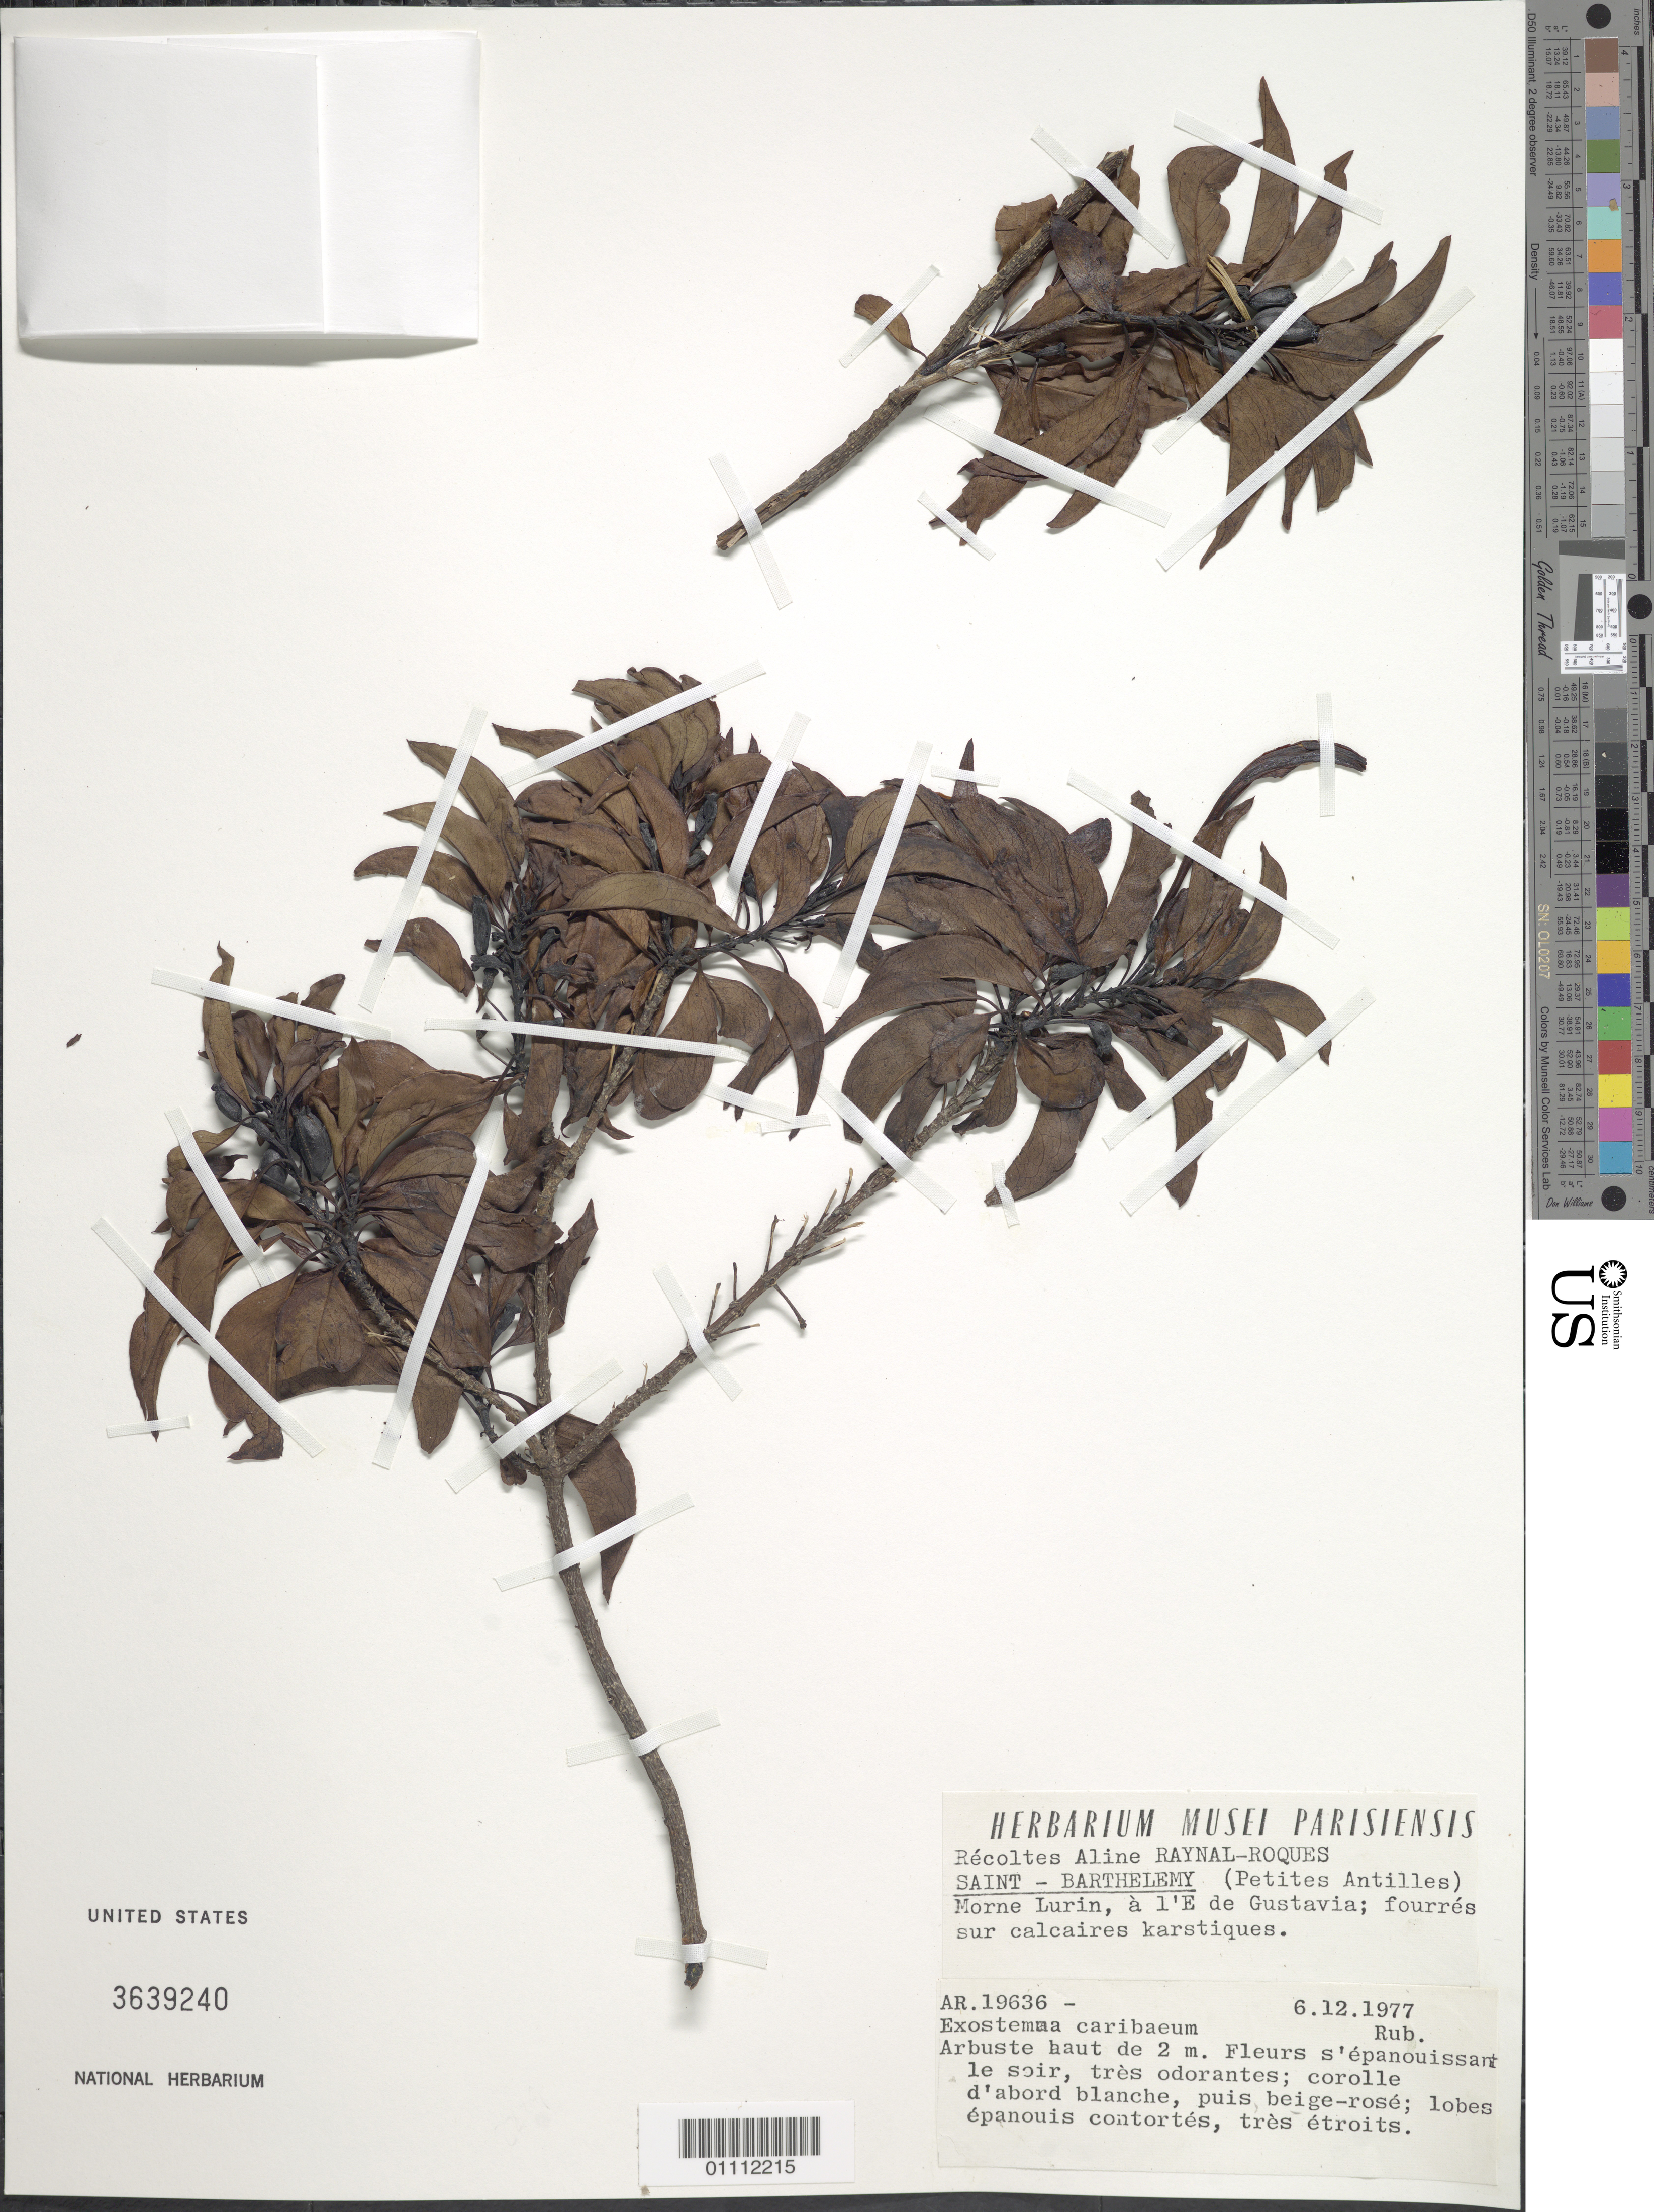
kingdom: Plantae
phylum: Tracheophyta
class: Magnoliopsida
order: Gentianales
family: Rubiaceae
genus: Exostema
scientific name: Exostema caribaeum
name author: (Jacq.) Roem. & Schult.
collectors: A. M. Raynal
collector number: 19636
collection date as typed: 12 Jun 1977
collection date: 1977-06-12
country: Saint Barthélemy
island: St. Barthélemy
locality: Morne Lurin, à l'E de Gustavia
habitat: Fourrés sur calcaires karstiques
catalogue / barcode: US 3639240